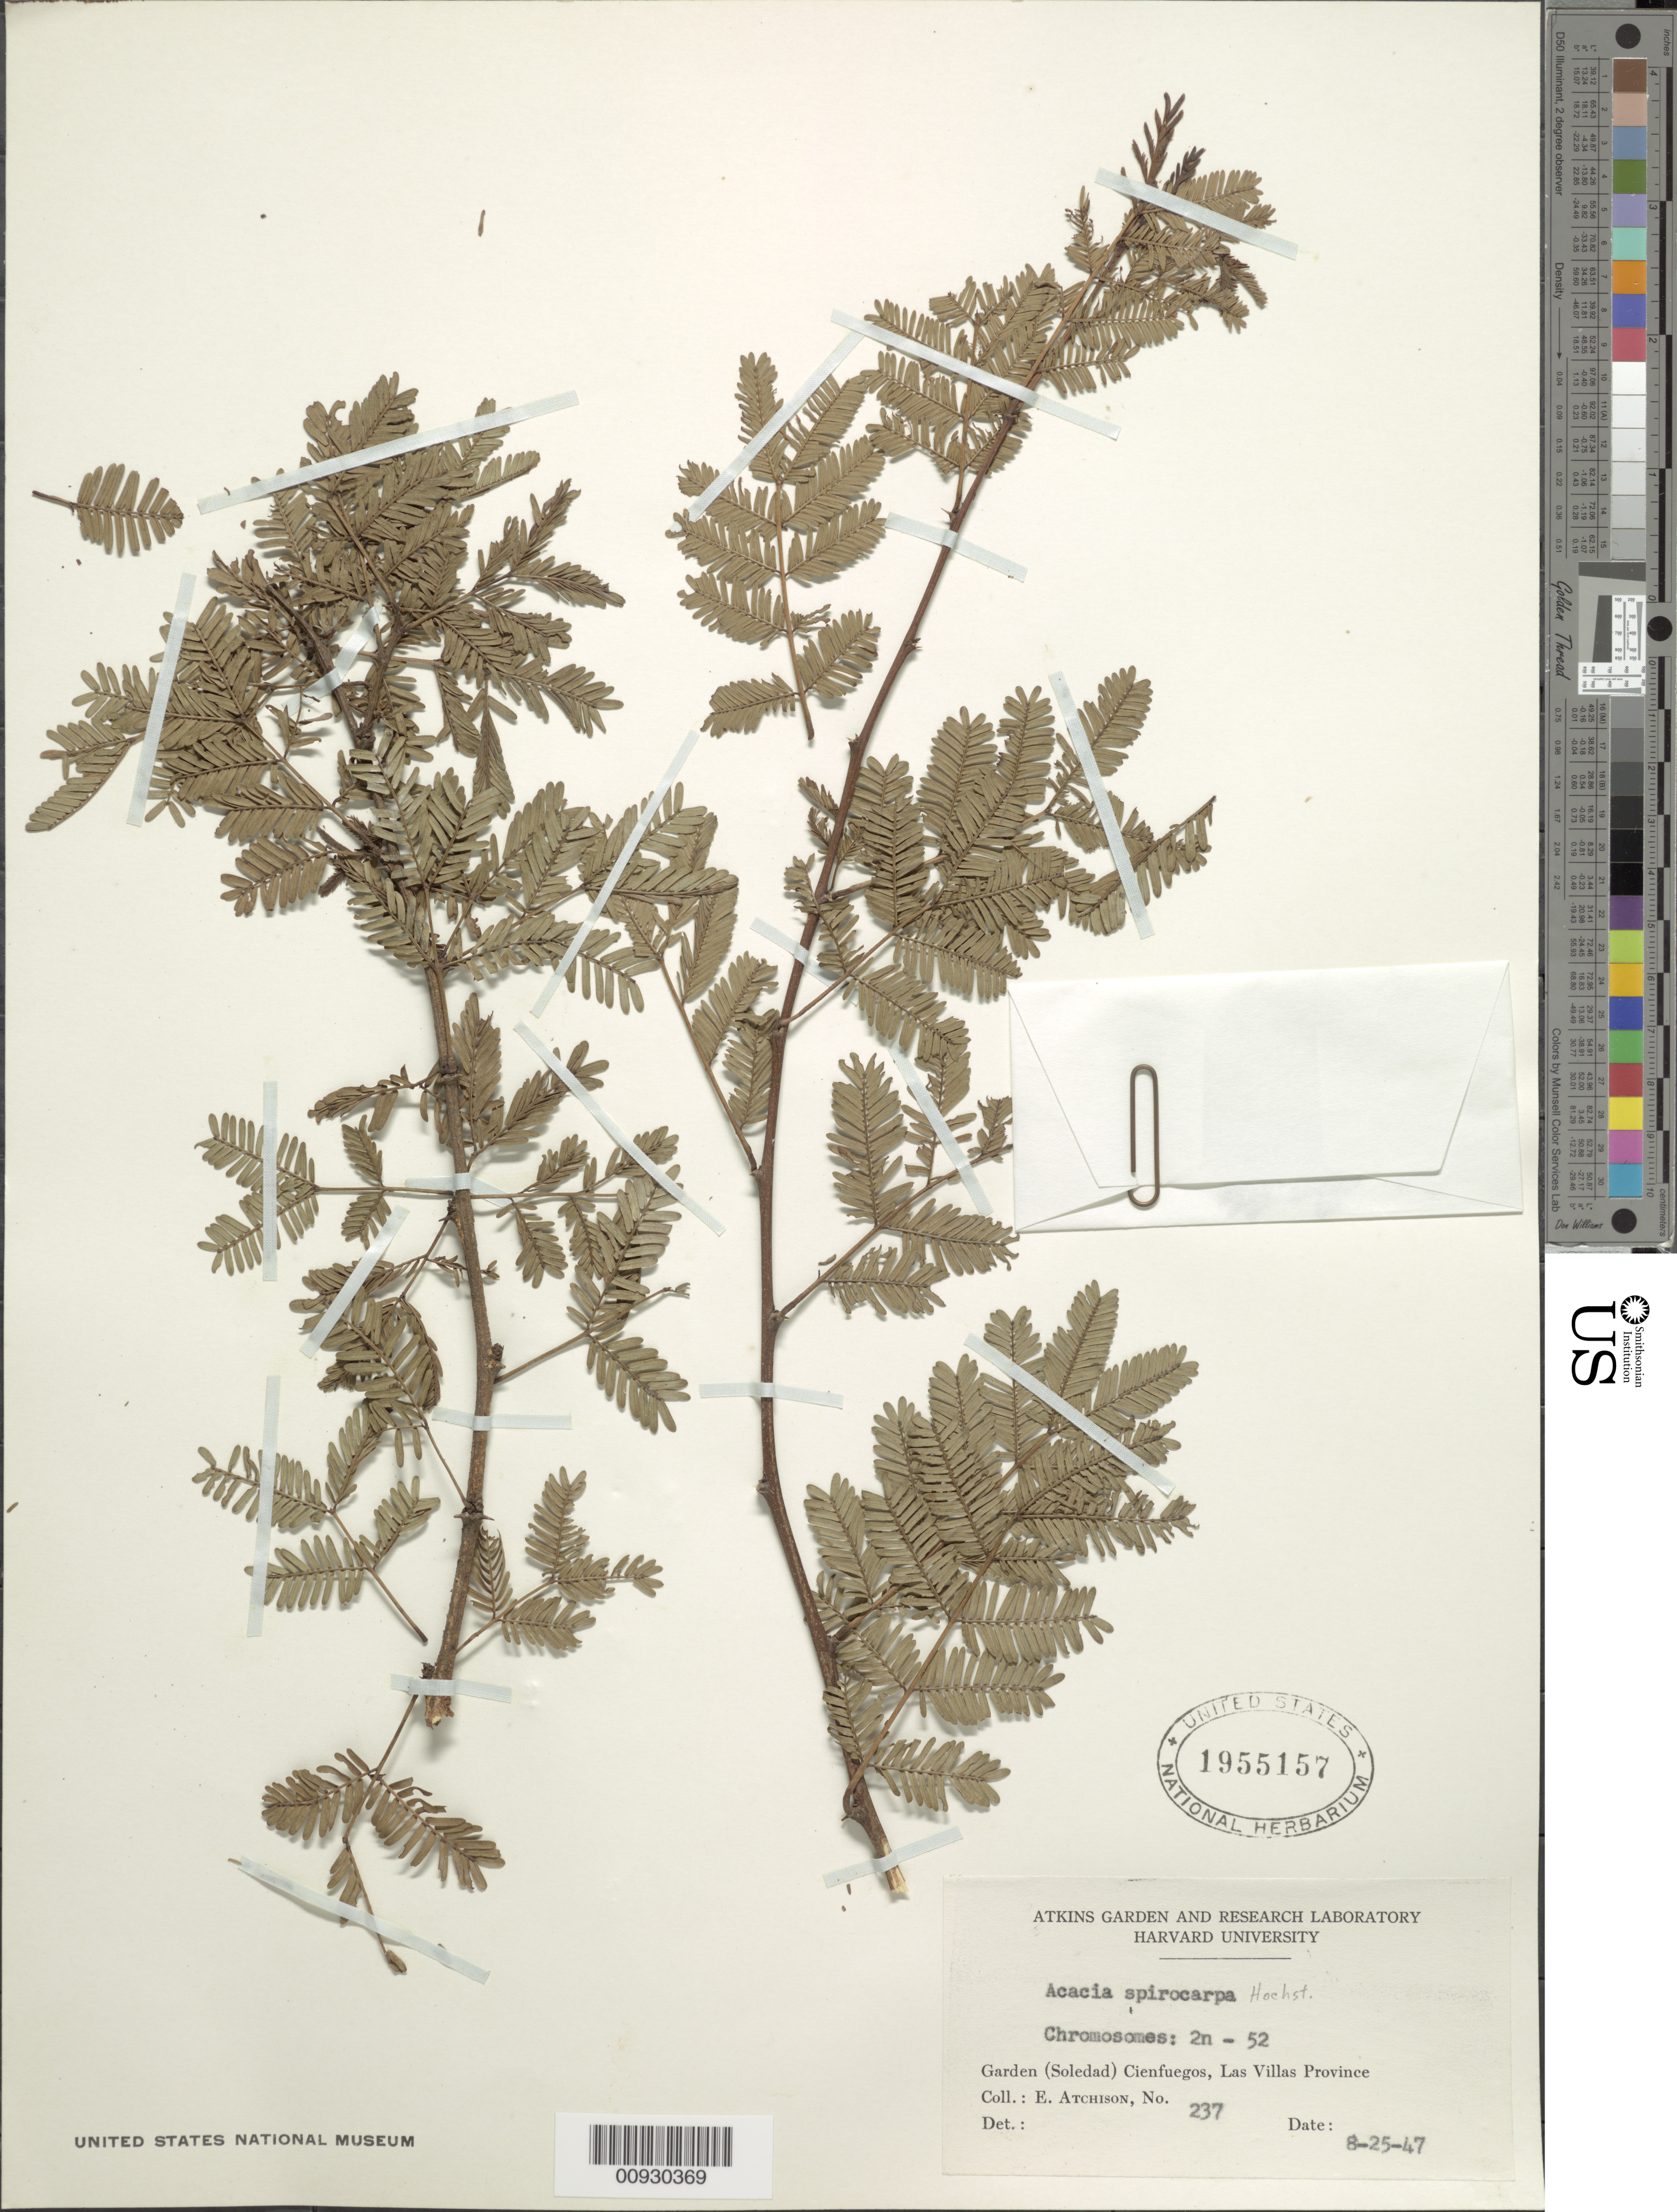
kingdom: Plantae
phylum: Tracheophyta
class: Magnoliopsida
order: Fabales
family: Fabaceae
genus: Acacia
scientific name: Acacia spirocarpa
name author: Hochst. ex A. Rich.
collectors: E. Atchison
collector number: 237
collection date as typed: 25 Aug 1947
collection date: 1947-08-25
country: Cuba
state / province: Cienfuegos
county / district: Cienfuegos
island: Cuba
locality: Garden (Soledad)Cienfuegos, Las Villas Province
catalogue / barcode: US 1955157